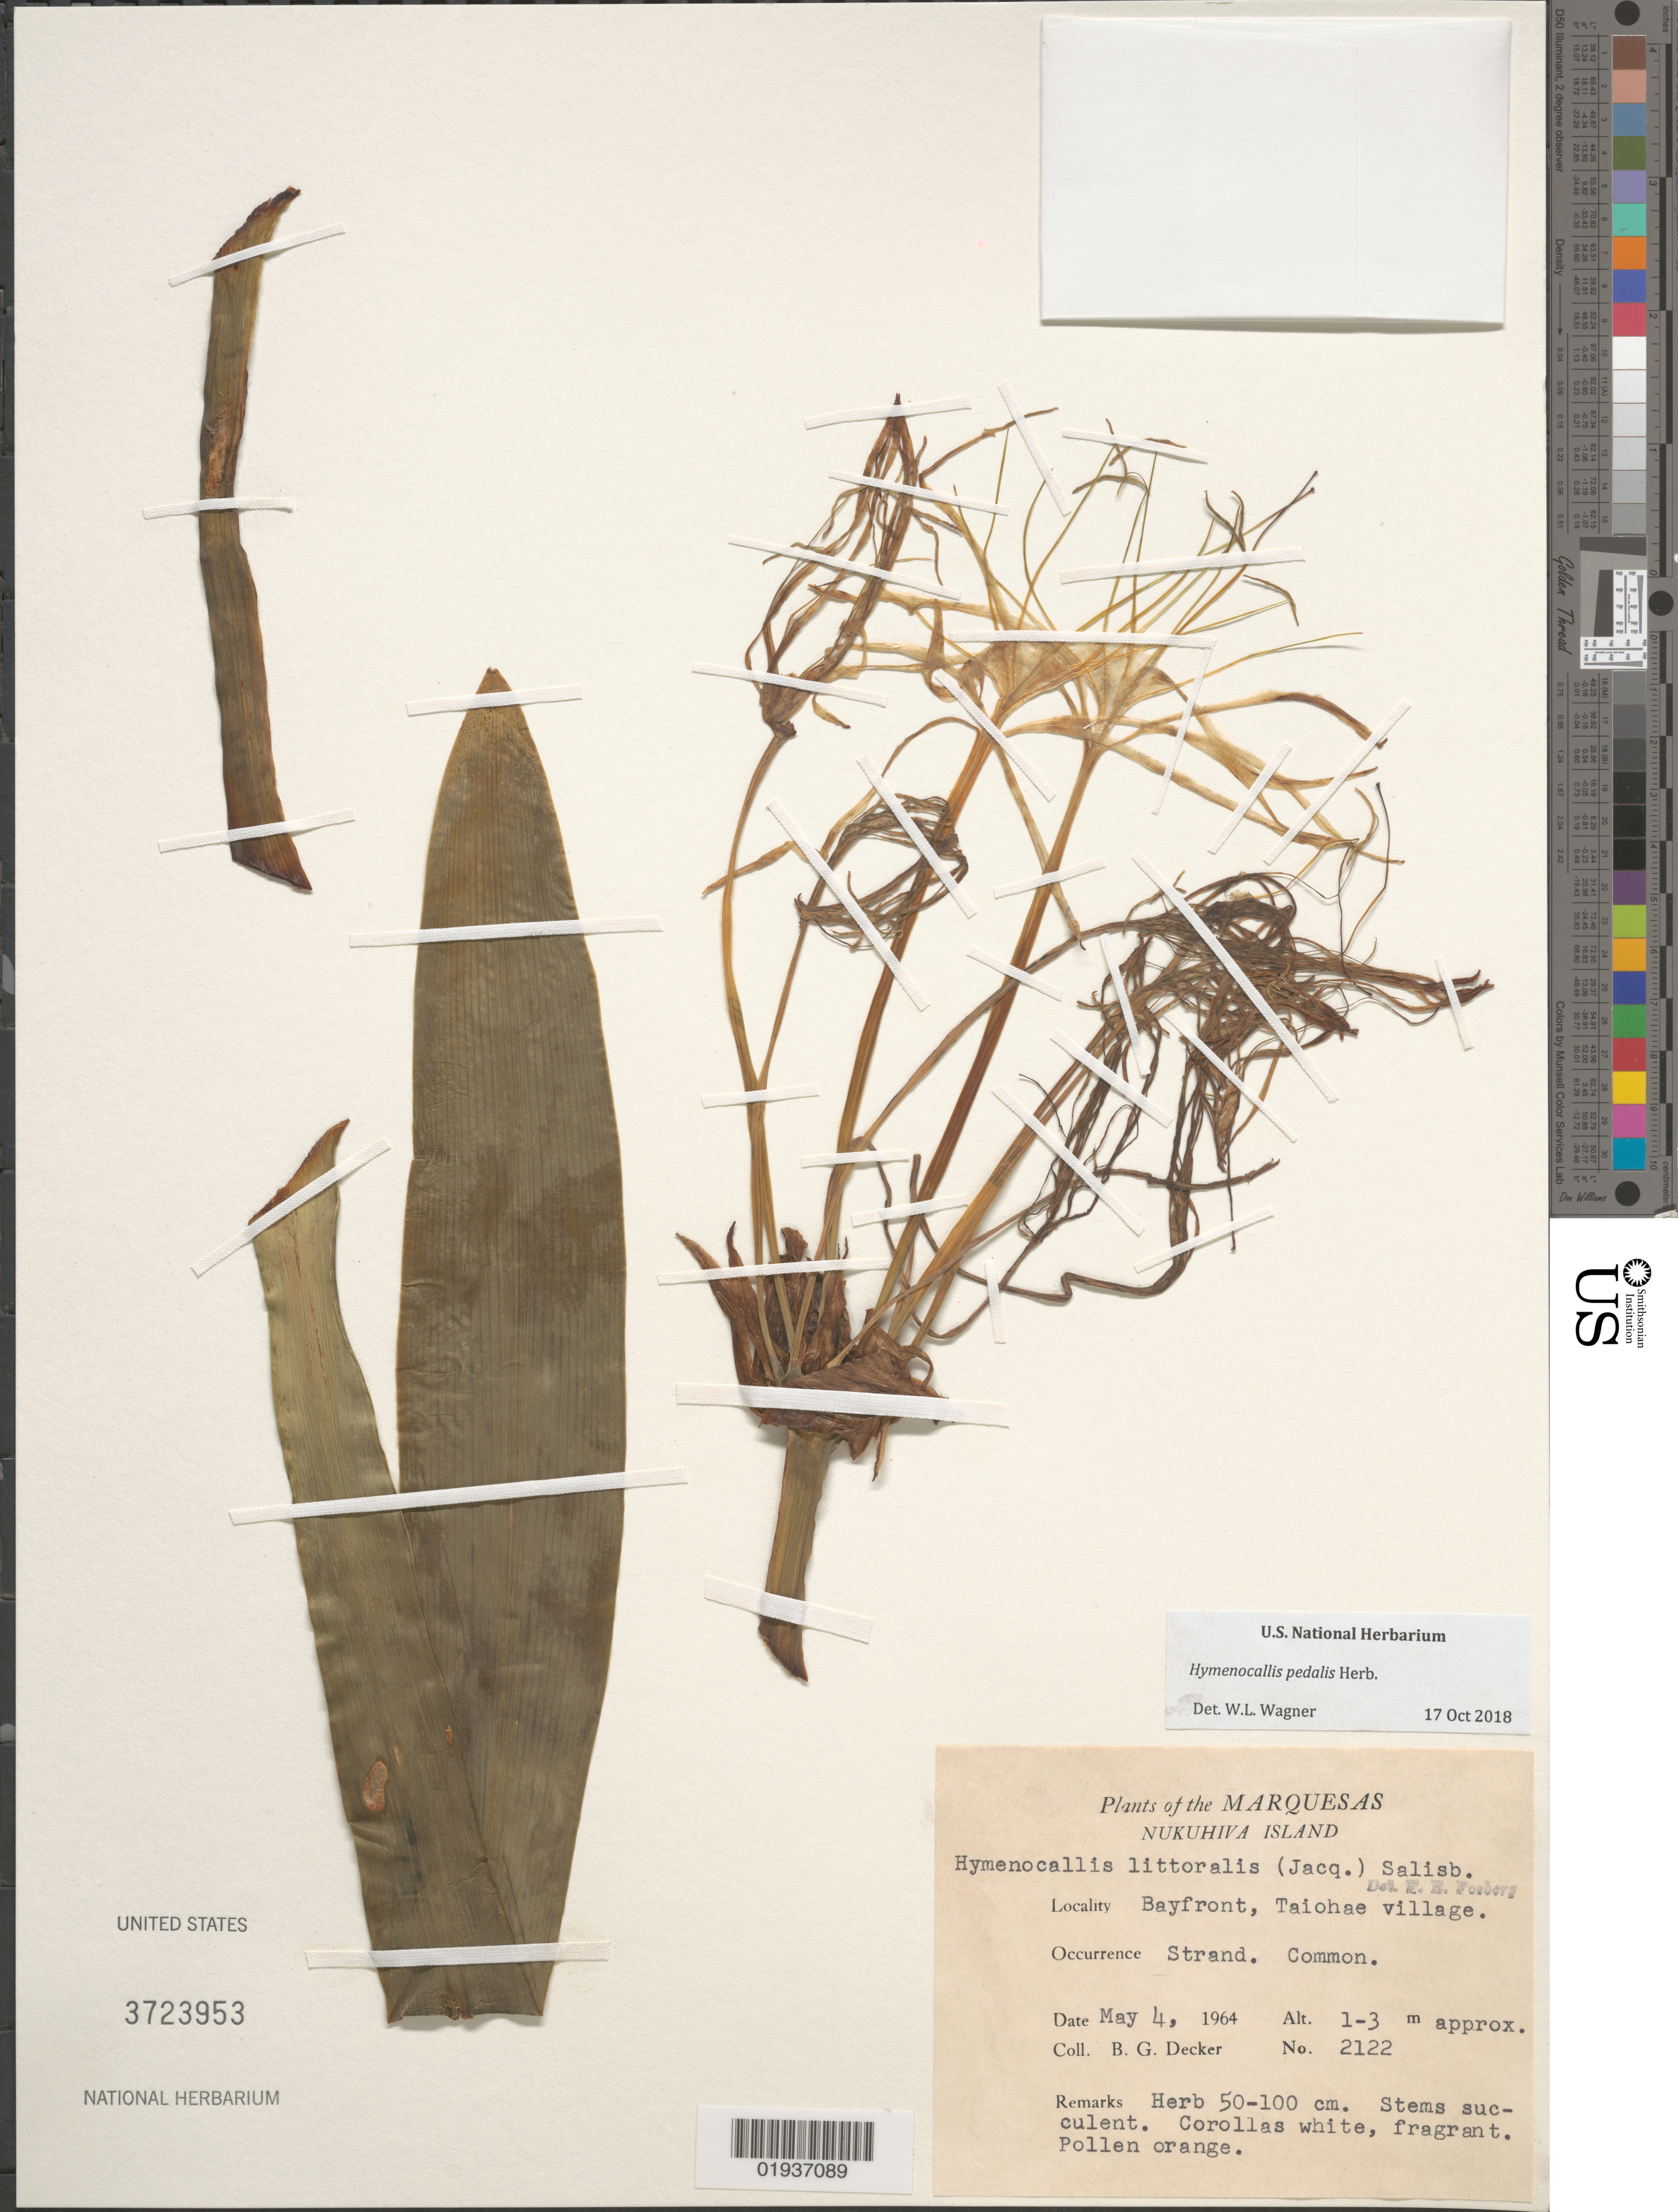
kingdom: Plantae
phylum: Tracheophyta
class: Liliopsida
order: Asparagales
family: Amaryllidaceae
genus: Hymenocallis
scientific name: Hymenocallis pedalis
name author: Herb.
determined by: Wagner, W. L., (BOT), Smithsonian Institution - National Museum of Natural History (UNITED STATES)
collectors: B. G. Decker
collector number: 2122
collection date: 1964-05-04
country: French Polynesia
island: Nuku Hiva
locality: Taiohae village, bayfront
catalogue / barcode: US 3723953